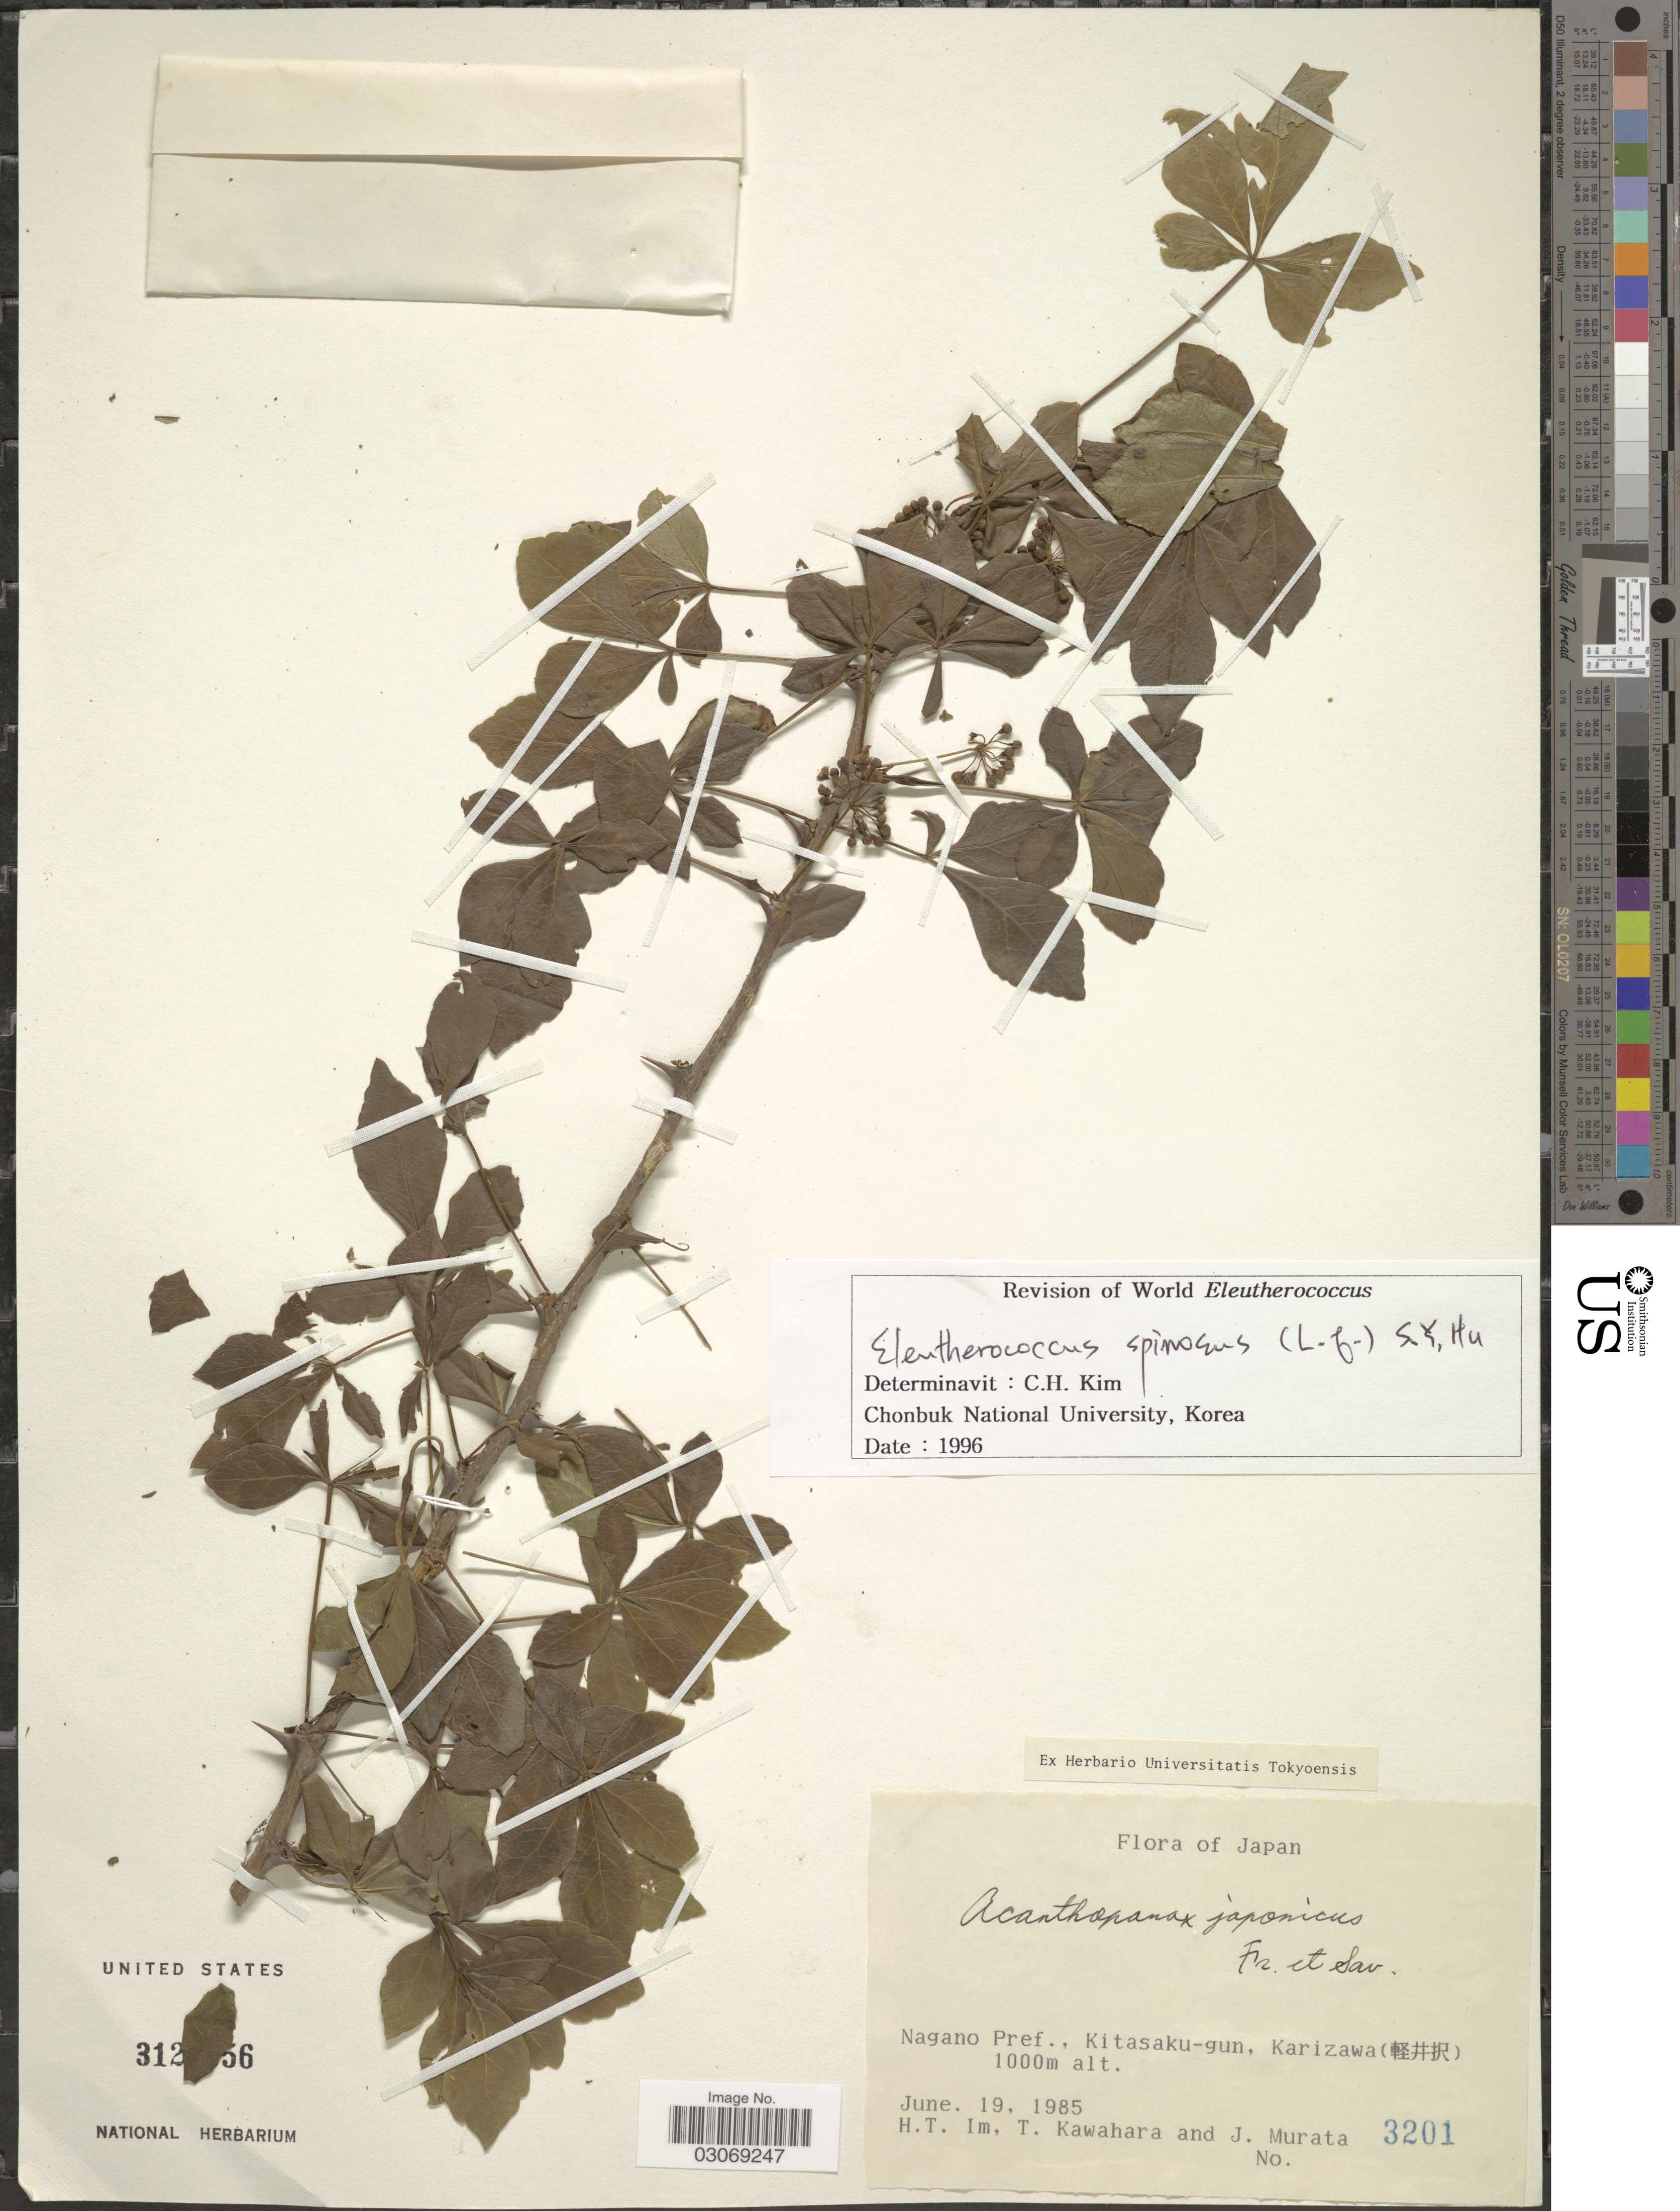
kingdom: Plantae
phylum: Tracheophyta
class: Magnoliopsida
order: Apiales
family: Araliaceae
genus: Eleutherococcus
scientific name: Eleutherococcus spinosus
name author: (L. f.) S.Y. Hu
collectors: H. Im, T. Kawahara & J. Murata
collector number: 3201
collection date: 1985-06-19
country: Japan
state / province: Nagano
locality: Nagano Pref., Kitasaku-gun, Karizawa (X).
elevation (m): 1000